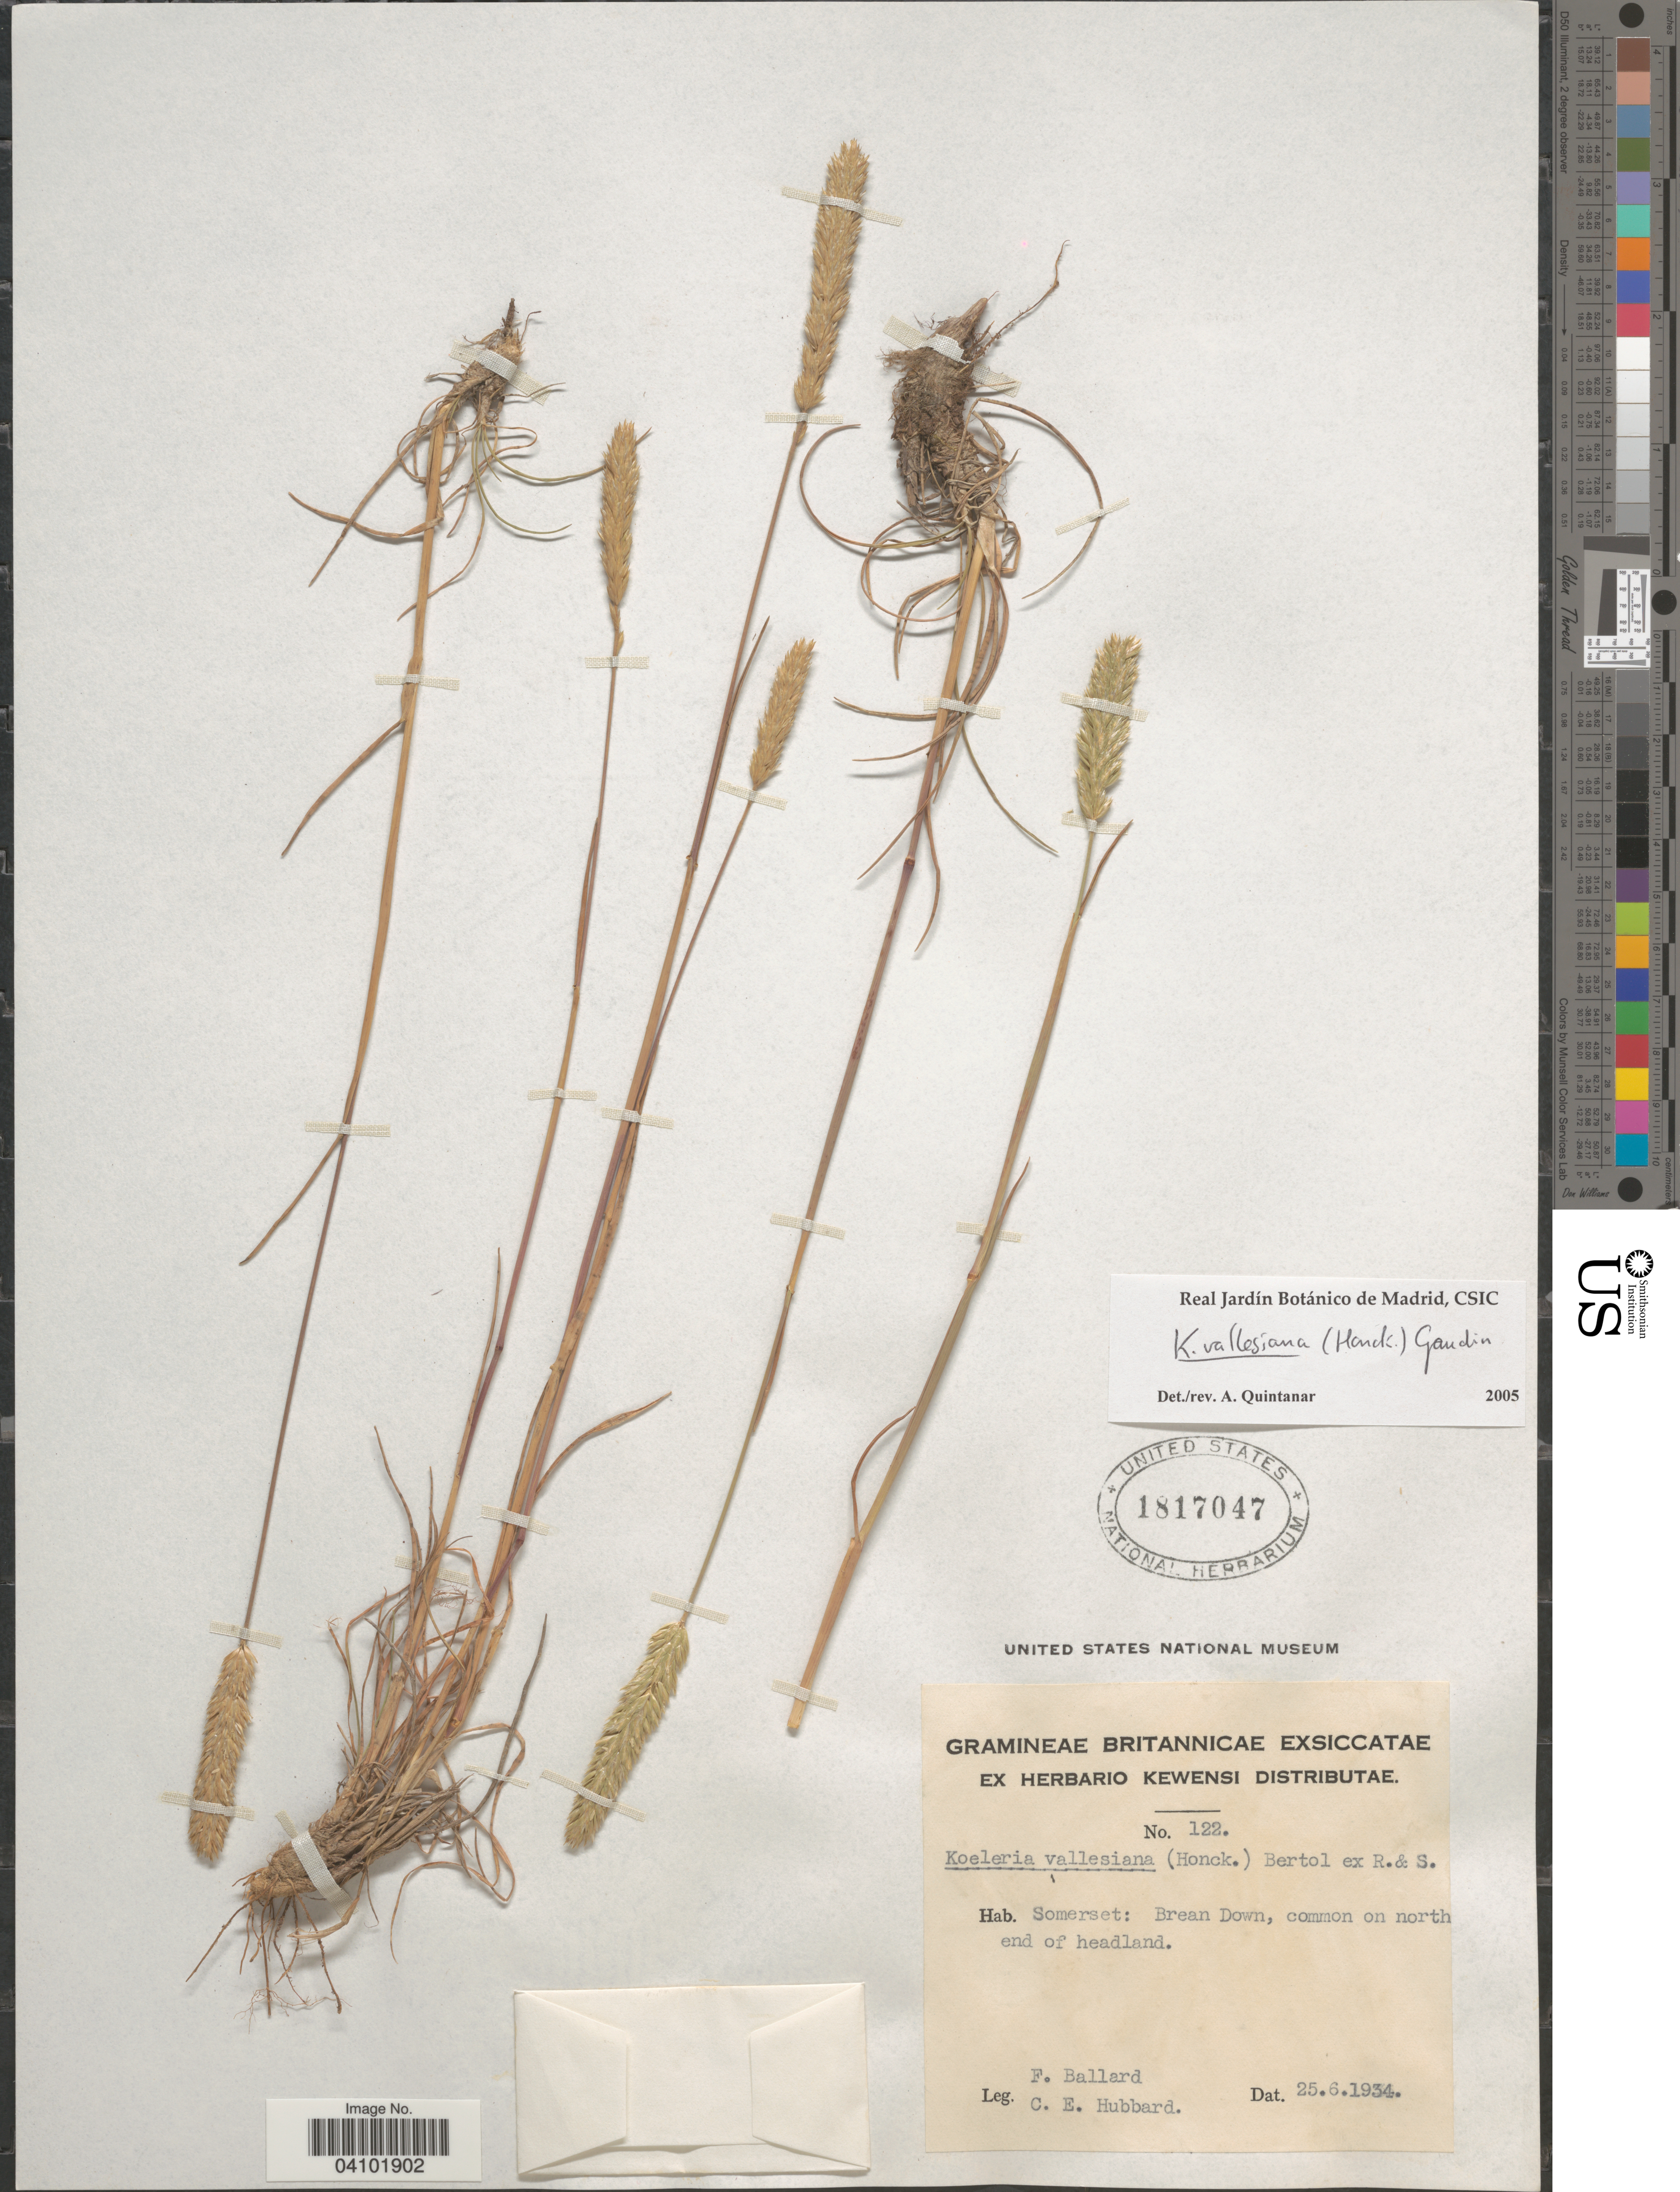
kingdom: Plantae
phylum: Tracheophyta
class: Liliopsida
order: Poales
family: Poaceae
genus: Koeleria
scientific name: Koeleria vallesiana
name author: (Honck.) Gaudin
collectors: F. Ballard & C. E. Hubbard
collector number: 122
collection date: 1934-06-25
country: United Kingdom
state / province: England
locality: Britannicae. Somerset: Brean Down, common on north end of headland.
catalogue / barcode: US 1817047